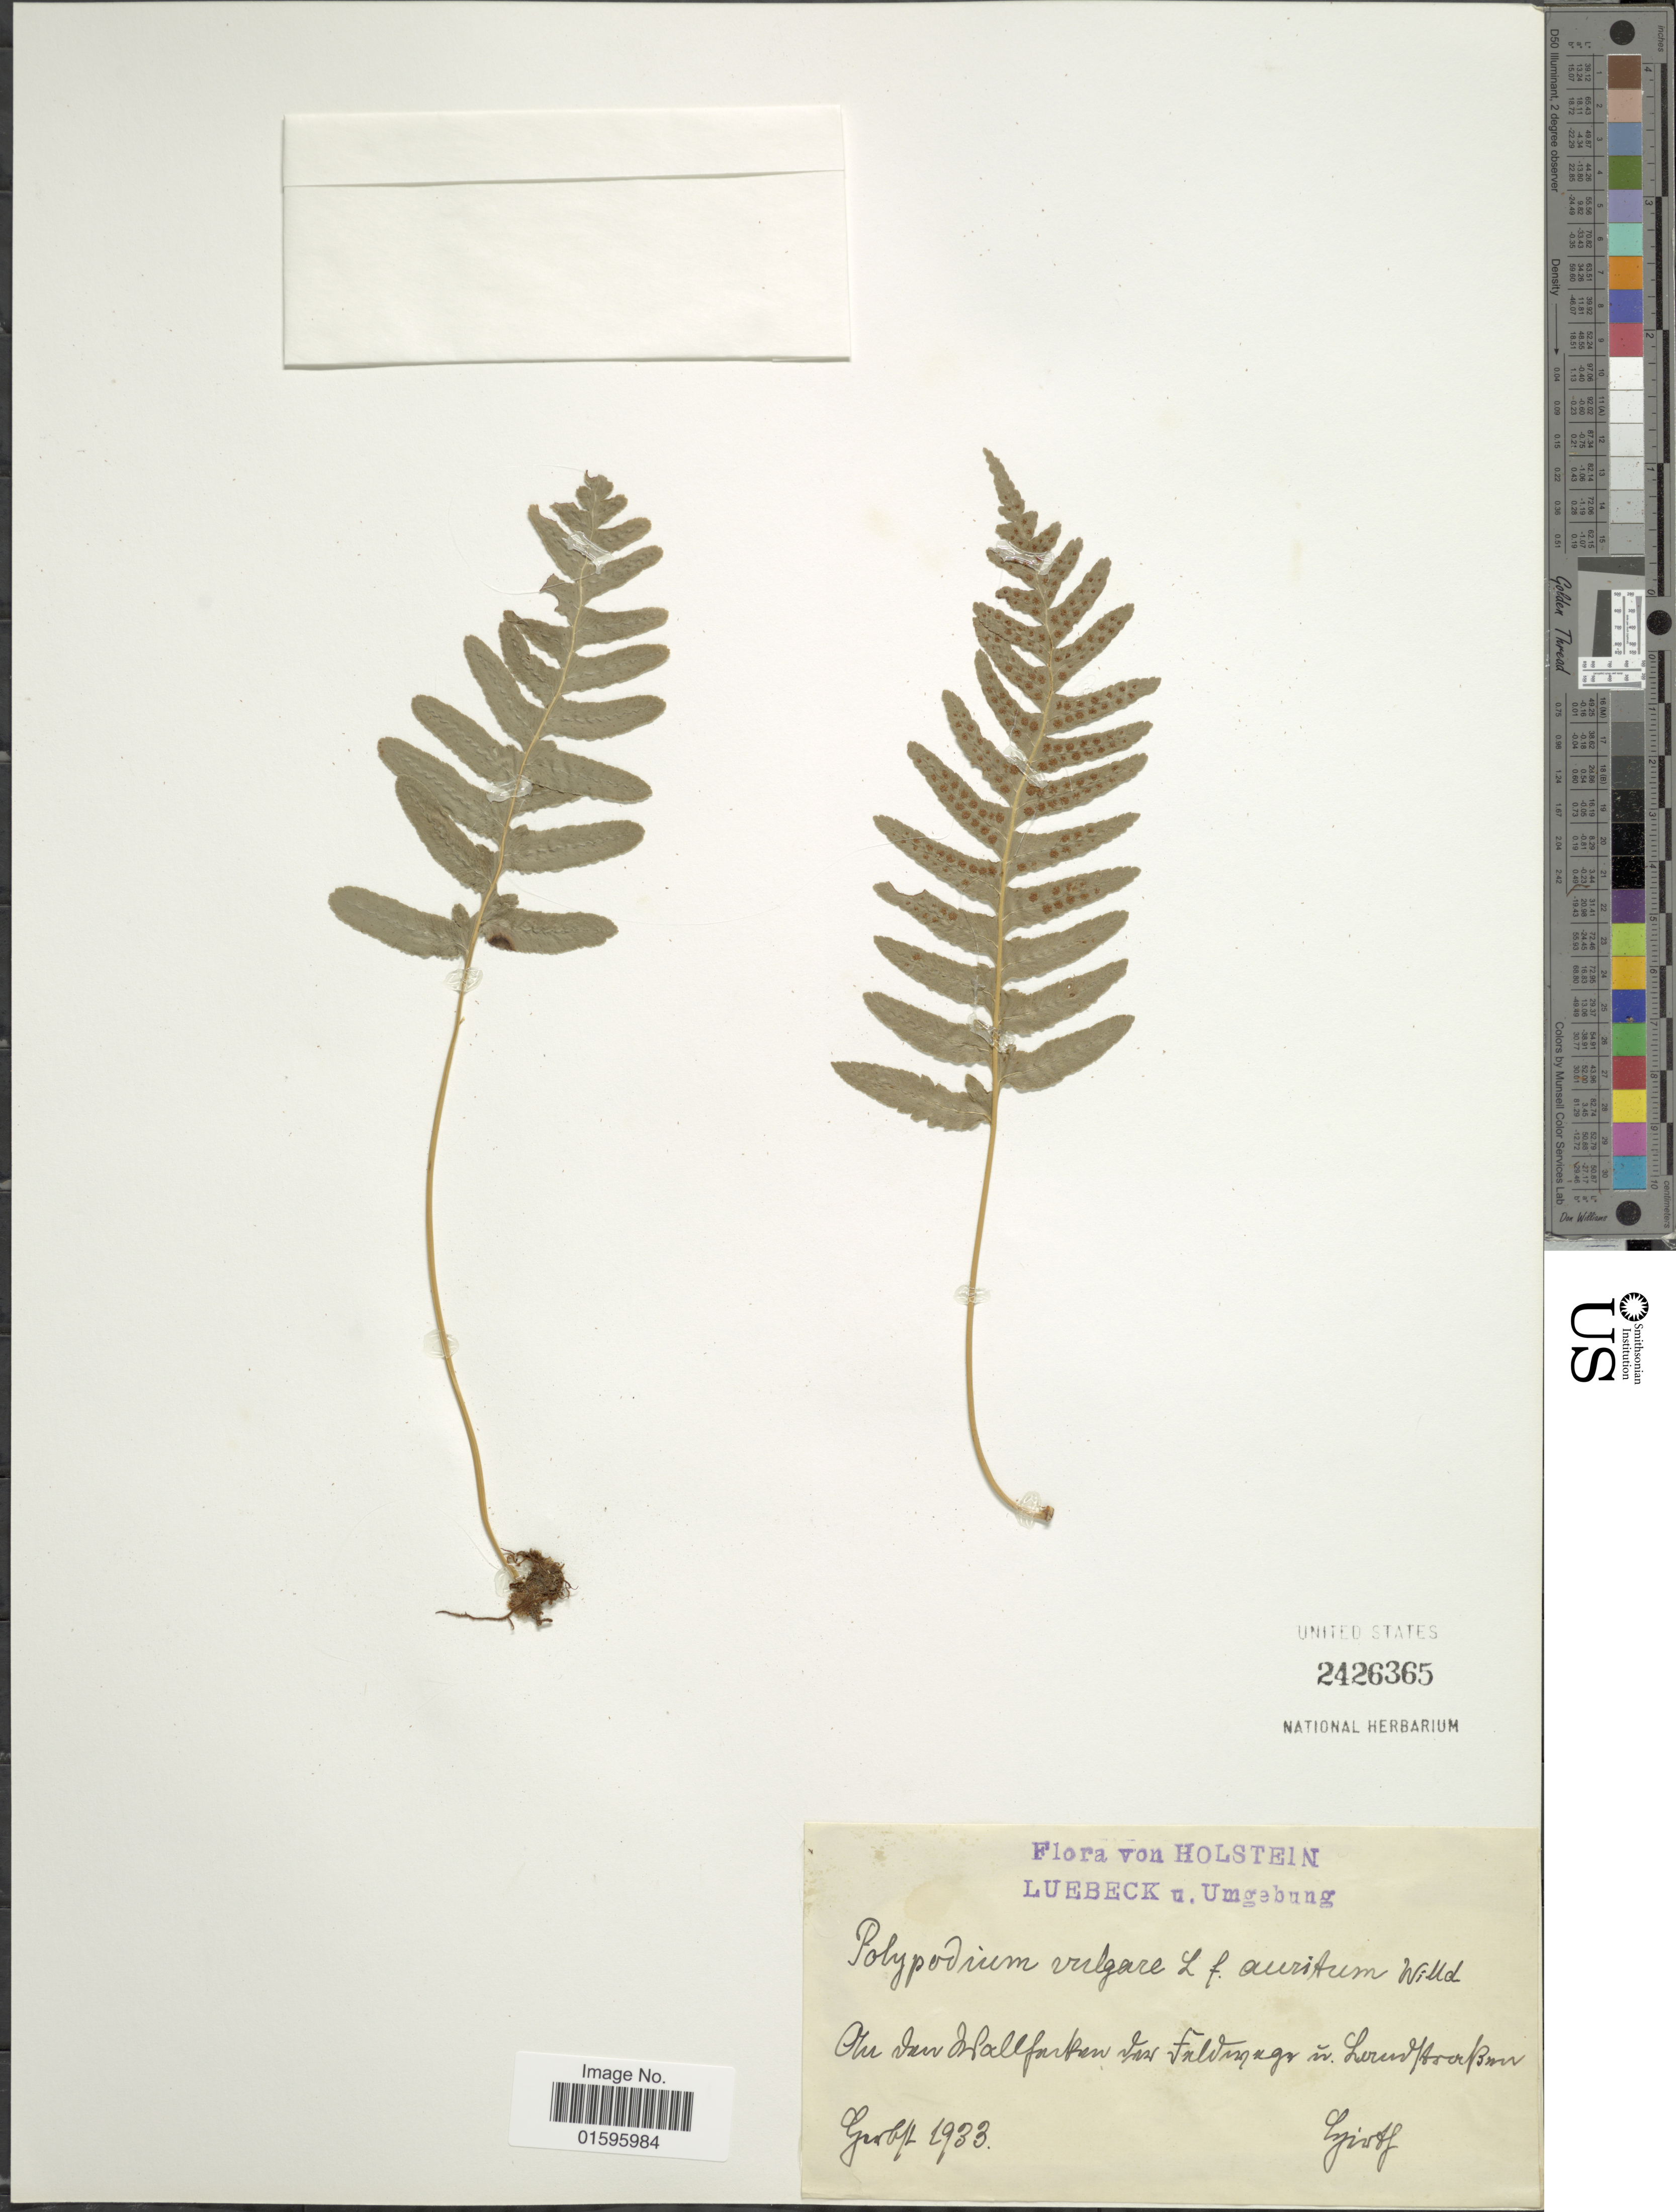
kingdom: Plantae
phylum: Tracheophyta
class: Polypodiopsida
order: Polypodiales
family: Polypodiaceae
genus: Polypodium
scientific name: Polypodium vulgare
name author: L.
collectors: Coll. illegible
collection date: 1933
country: Germany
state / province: Schleswig-Holstein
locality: Holstein, Luebeck u. Umgebung, [illegible text]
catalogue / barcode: US 2426365